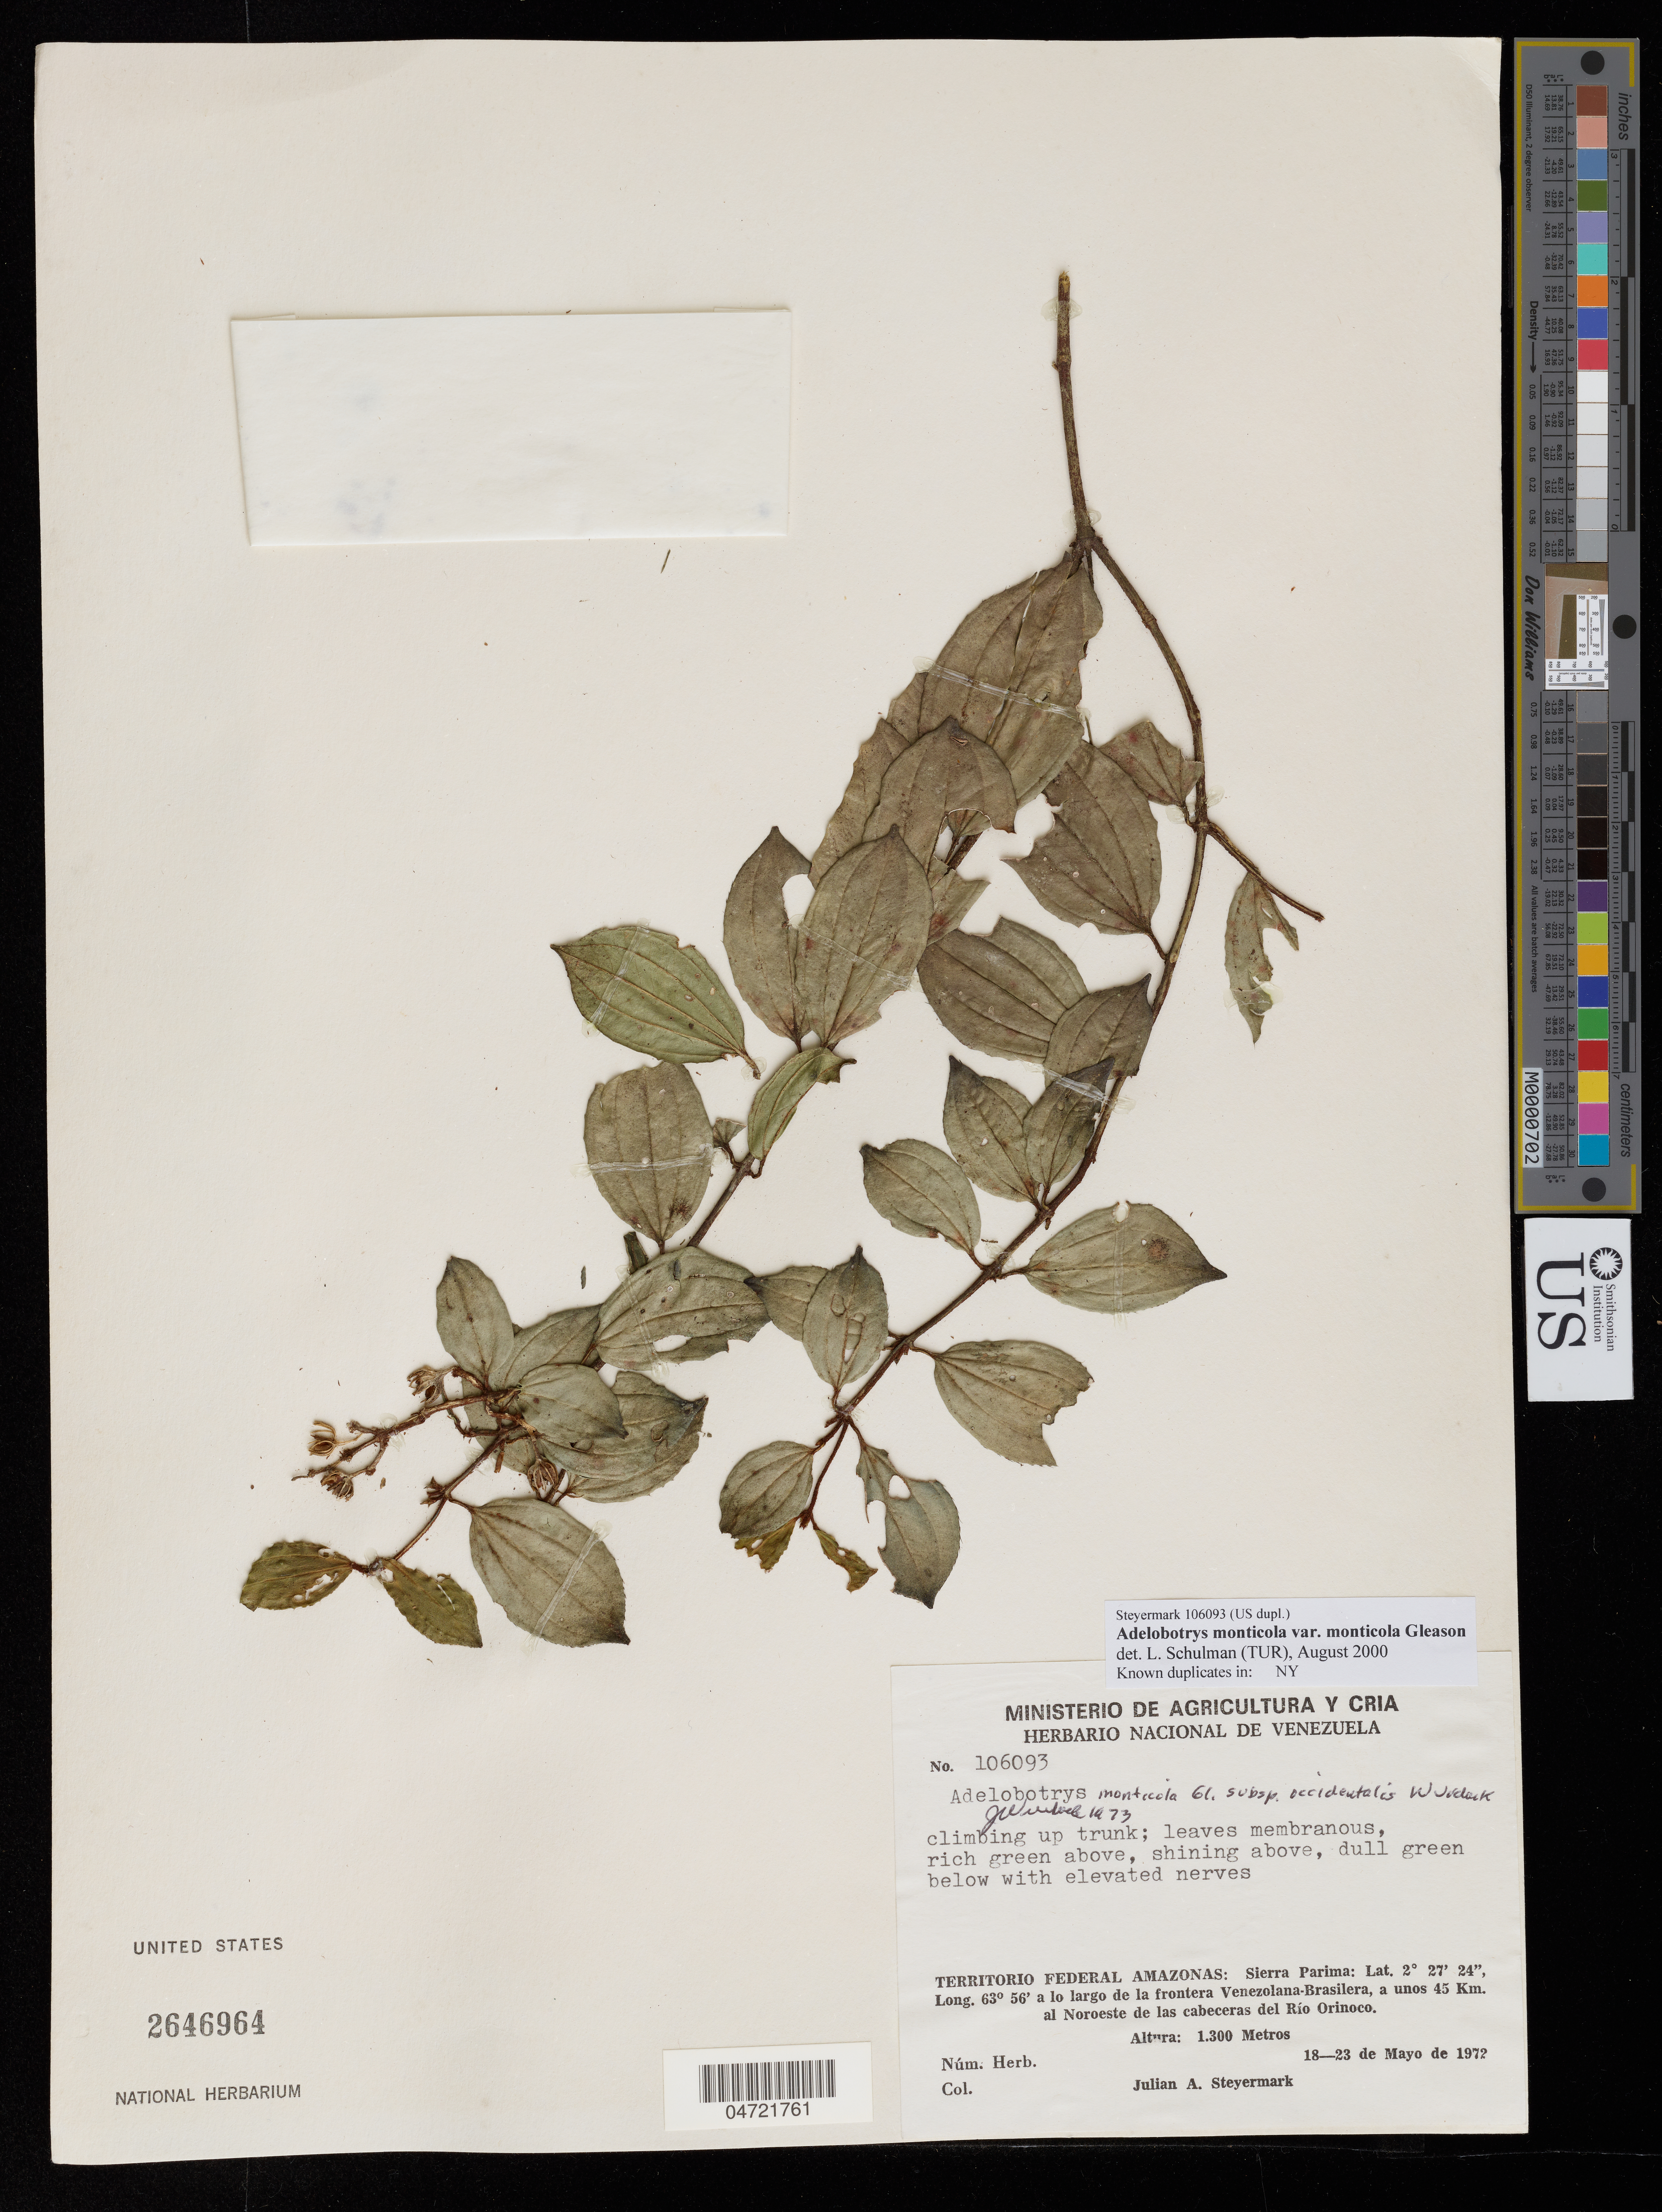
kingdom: Plantae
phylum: Tracheophyta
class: Magnoliopsida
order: Myrtales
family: Melastomataceae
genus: Adelobotrys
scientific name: Adelobotrys monticola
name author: Gleason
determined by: Schulman, Leif, (TUR), University of Turku (FINLAND)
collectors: J. Steyermark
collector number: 106093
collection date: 1972-05-18/1972-05-23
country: Venezuela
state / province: Amazonas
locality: Territorio Federal Amazonas: Sierra Parima: a lo largo de la frontera Venezolana-Brasilera, a unos 45 Km. al Noroeste de las cabeceras del Río Orinoco.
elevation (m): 1300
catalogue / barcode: US 2646964